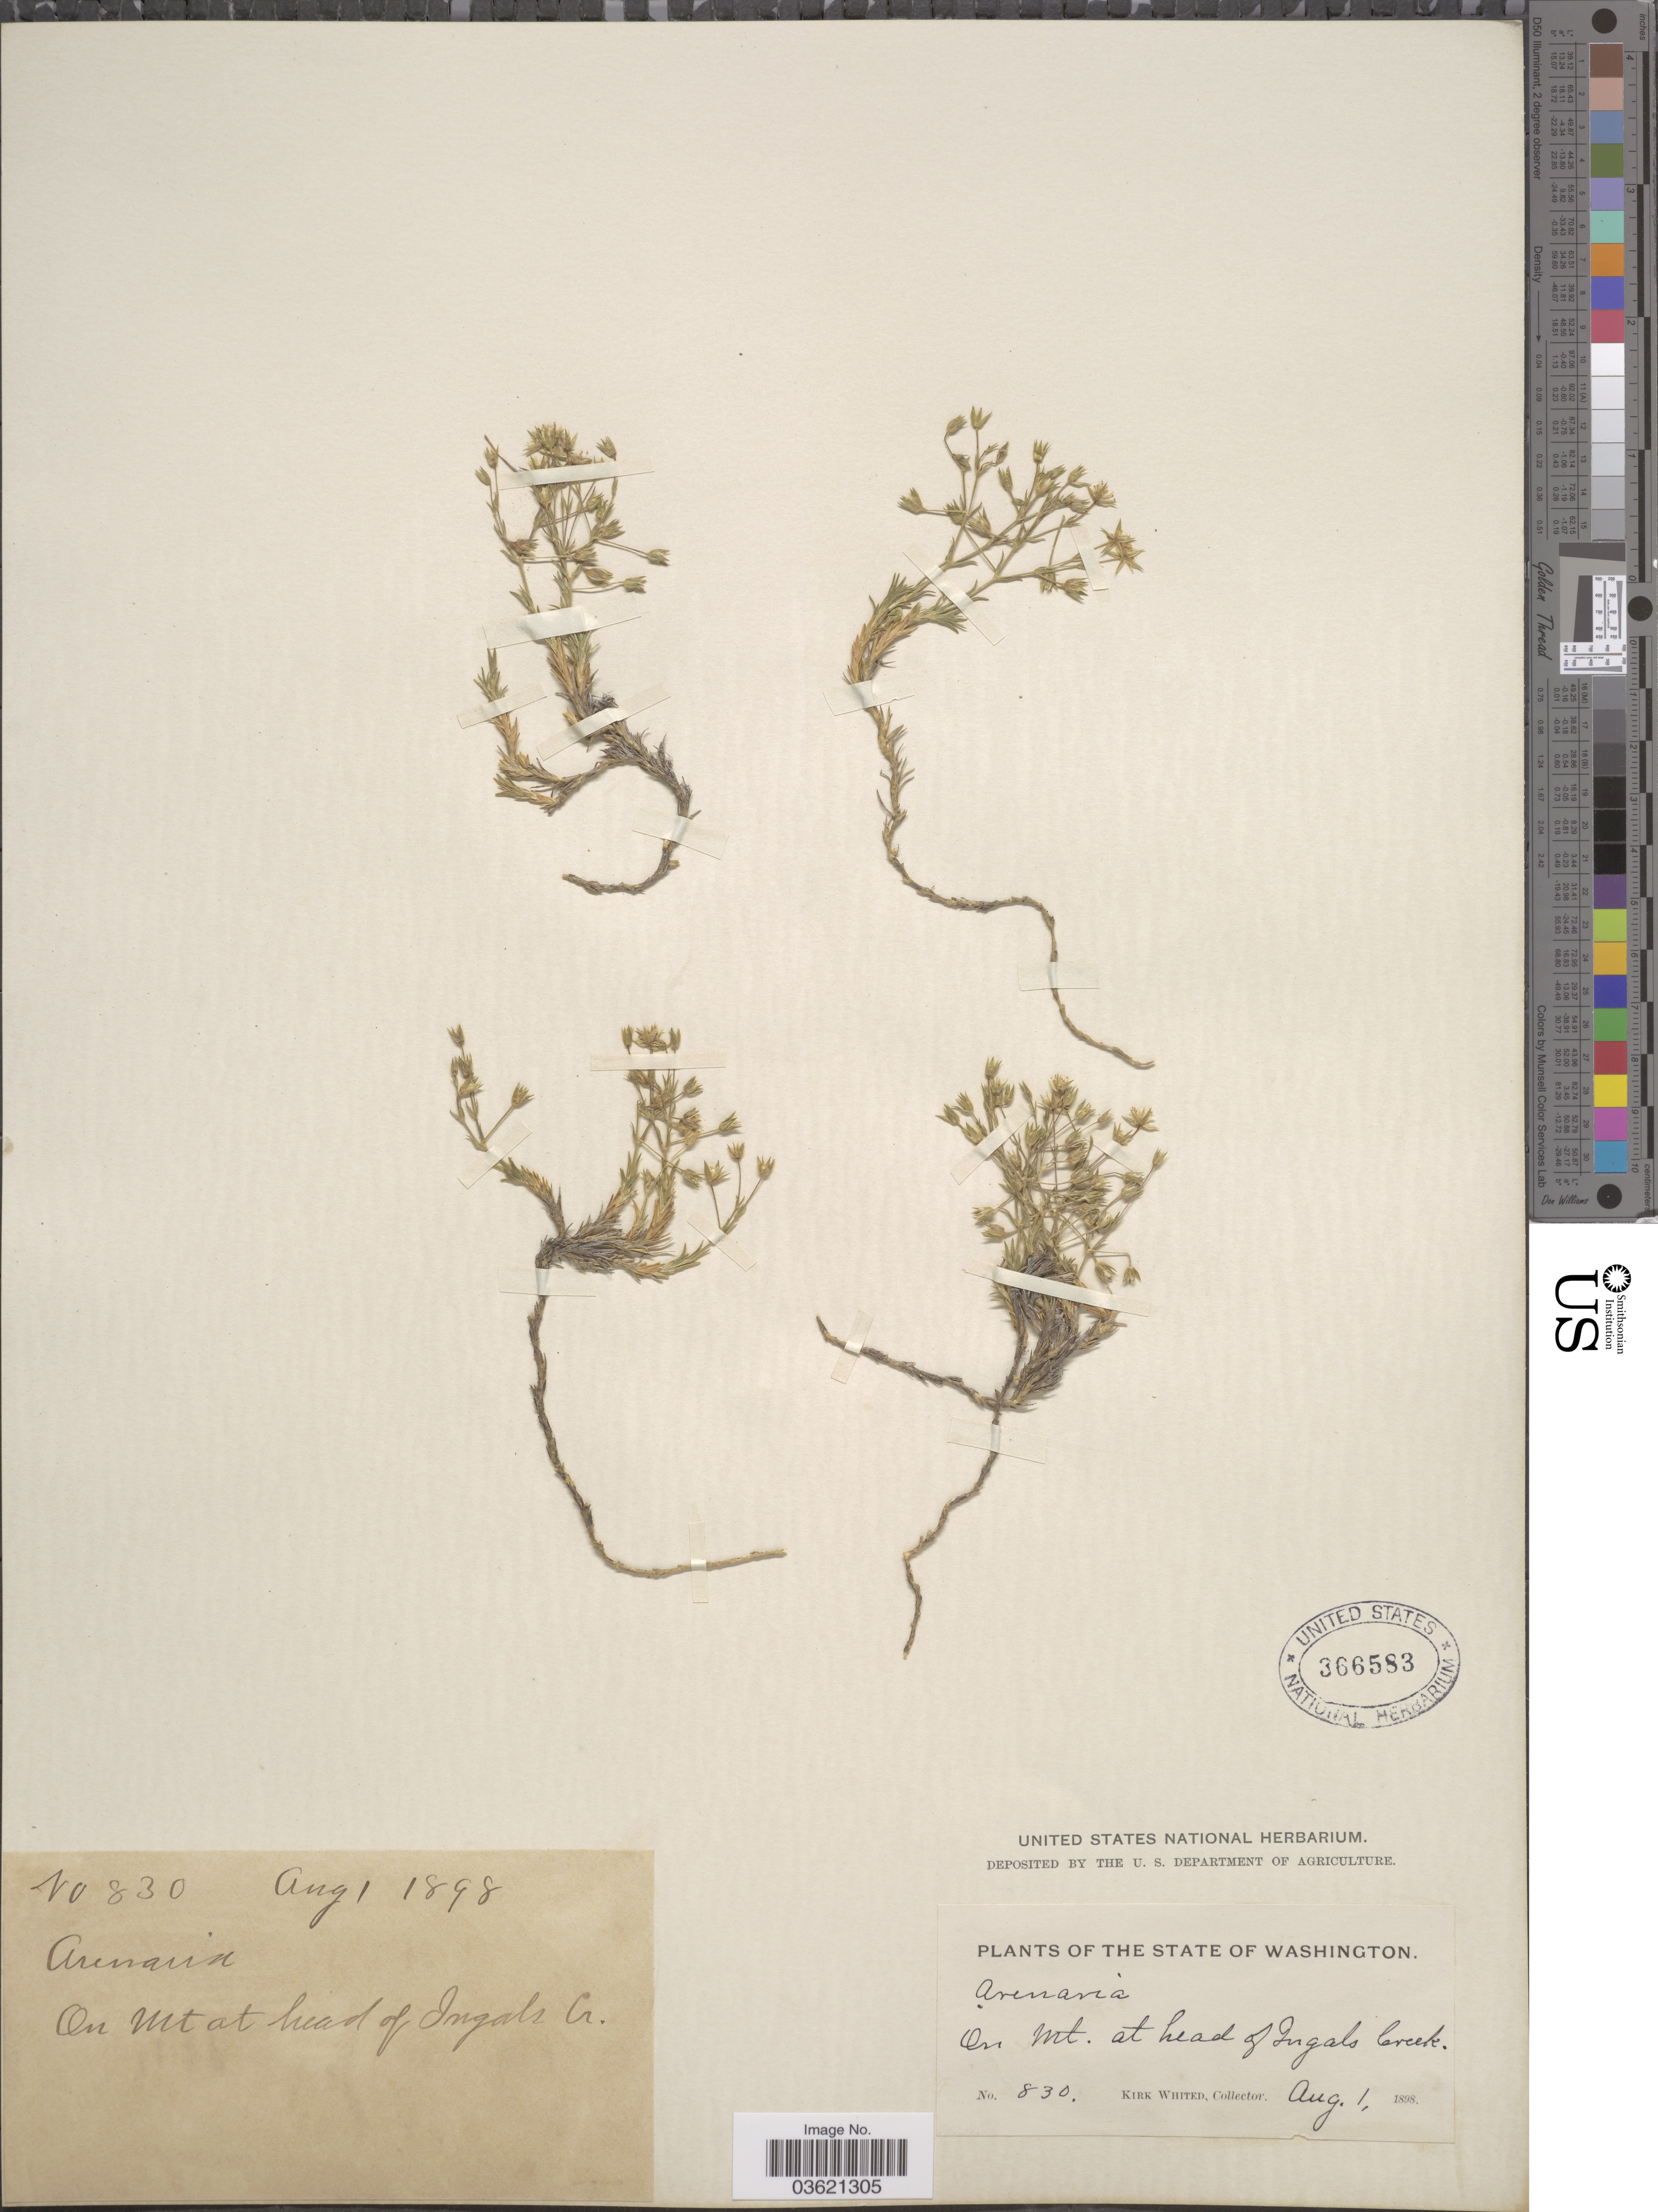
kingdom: Plantae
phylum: Tracheophyta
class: Magnoliopsida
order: Caryophyllales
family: Caryophyllaceae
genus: Arenaria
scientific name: Arenaria sp.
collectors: K. Whited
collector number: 830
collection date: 1898-08-01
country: United States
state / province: Washington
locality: On Mt. at head of Ingals Creek.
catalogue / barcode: US 366583